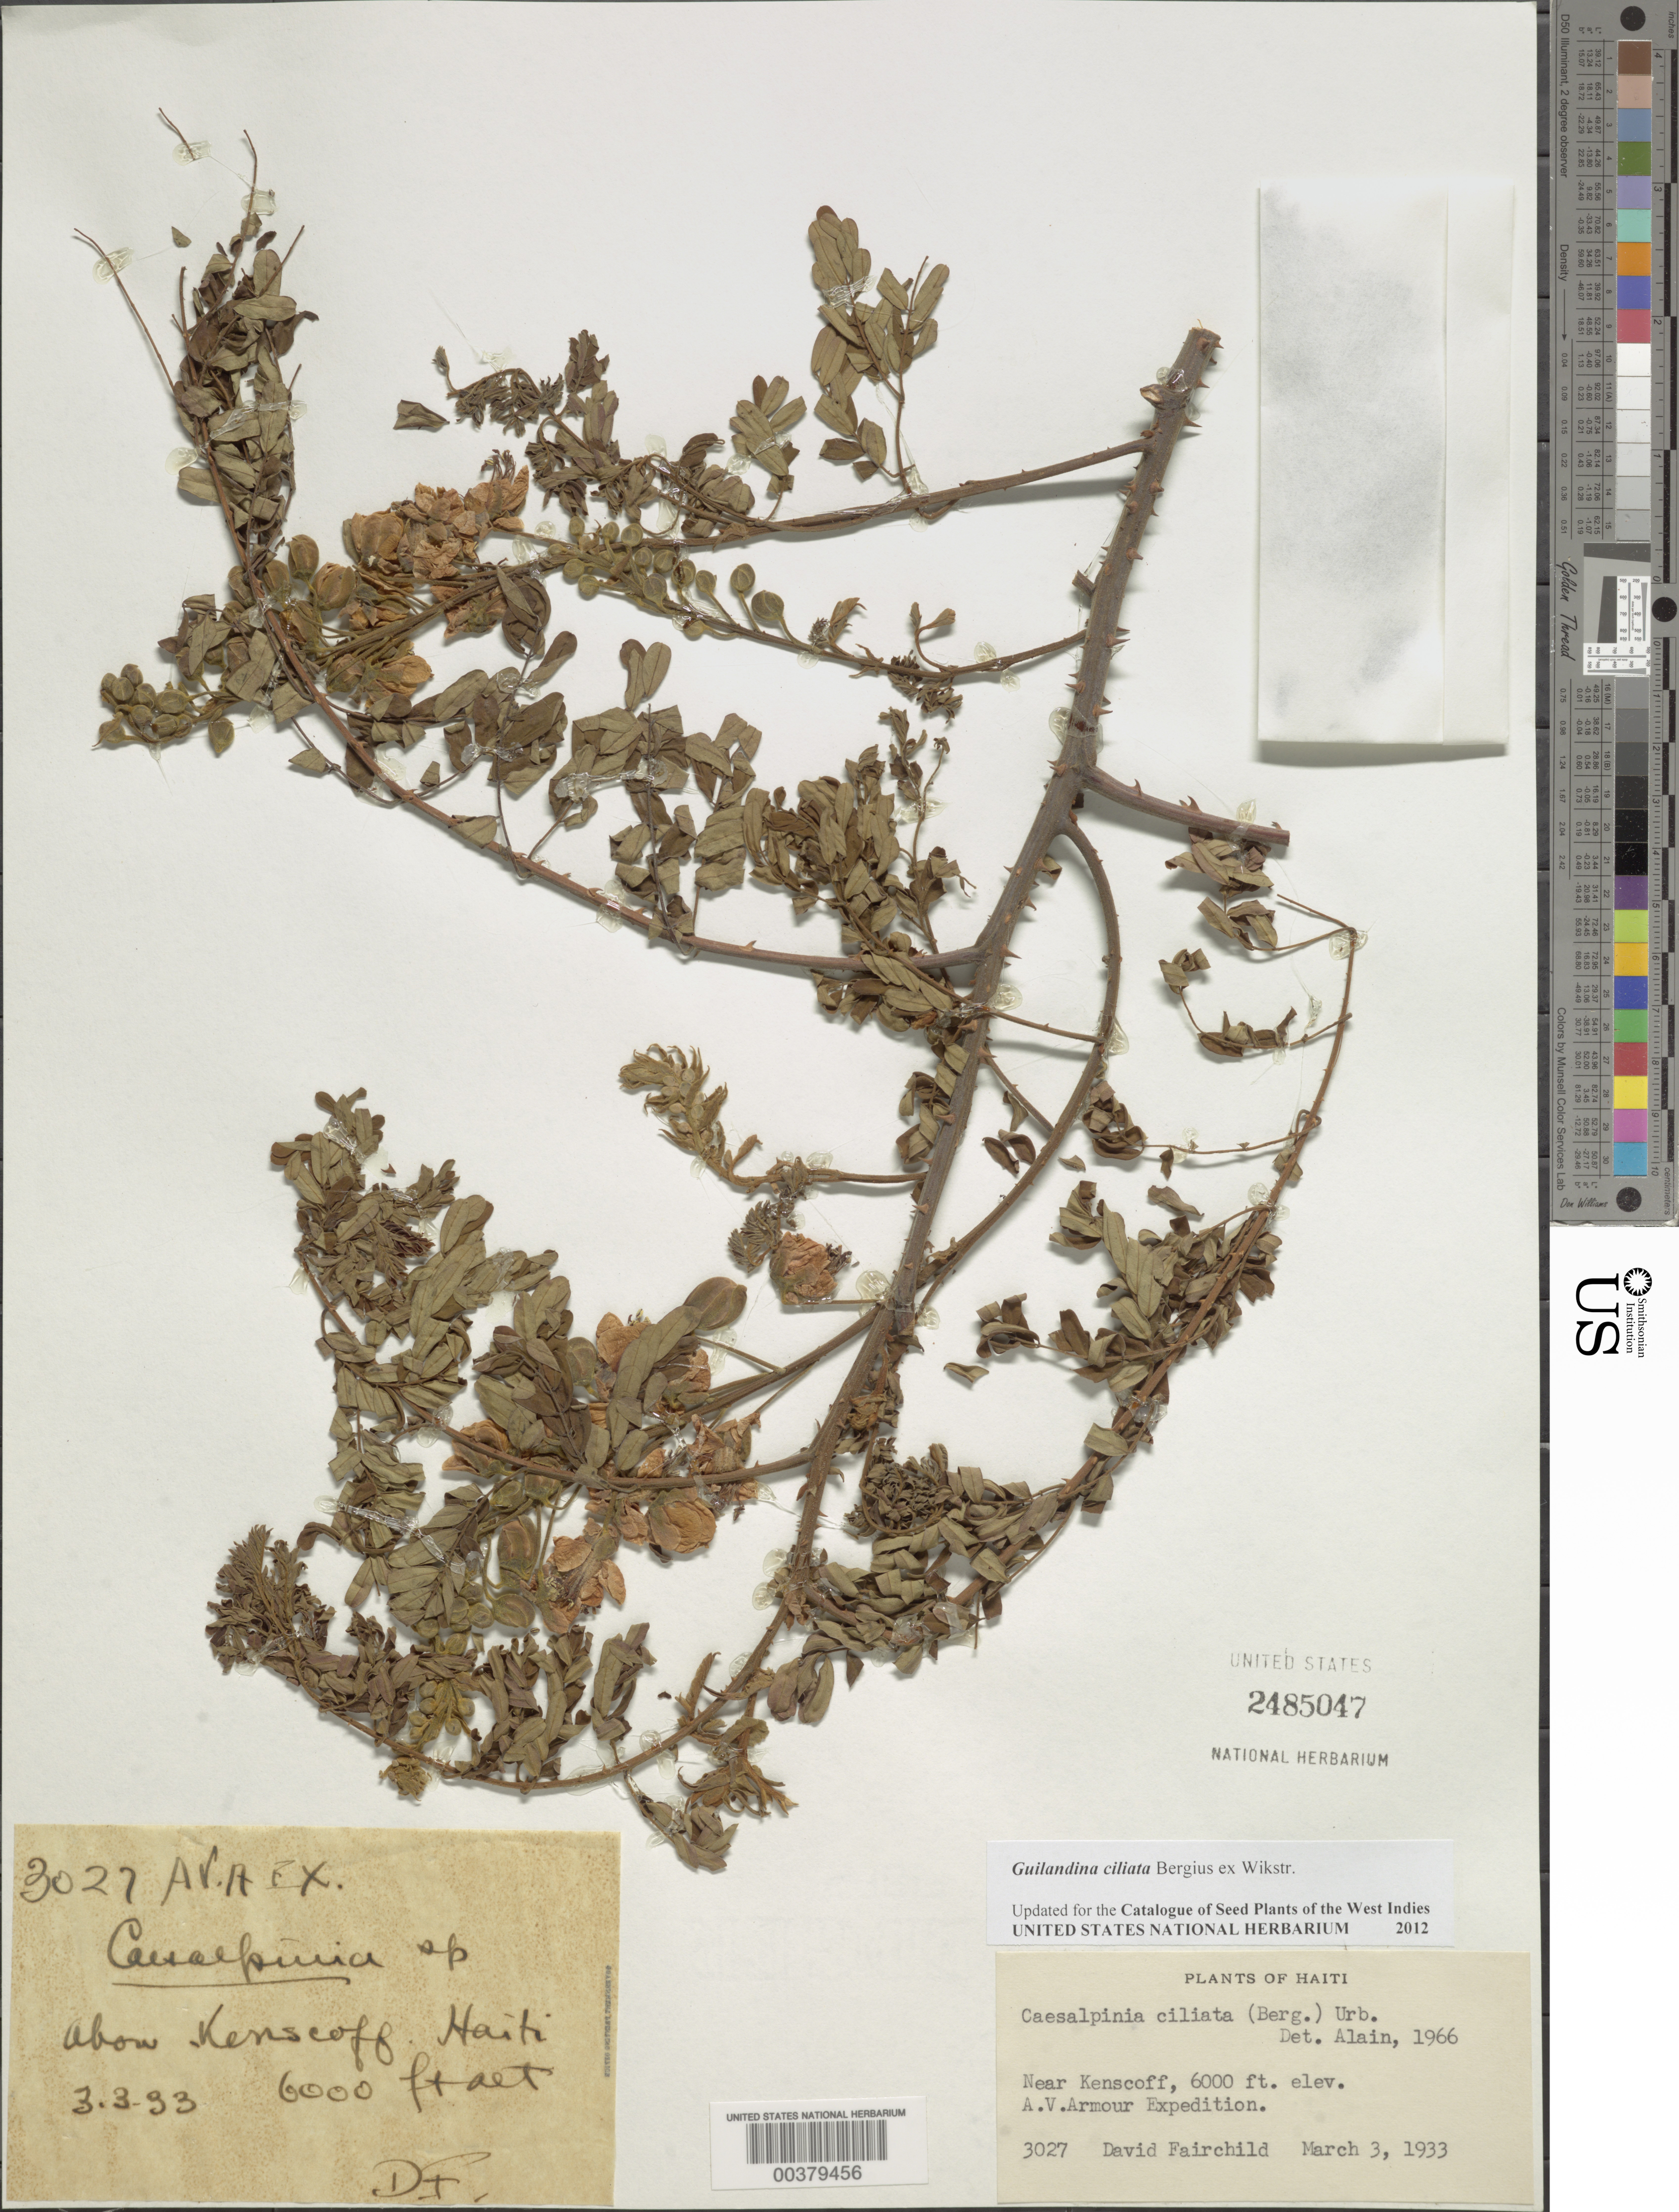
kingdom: Plantae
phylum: Tracheophyta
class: Magnoliopsida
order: Fabales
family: Fabaceae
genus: Guilandina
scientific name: Guilandina ciliata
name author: Bergius ex Wikstr.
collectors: D. Fairchild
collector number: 3027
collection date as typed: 03 Mar 1933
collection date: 1933-03-03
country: Haiti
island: Hispaniola Island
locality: Near kenscoff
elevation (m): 1829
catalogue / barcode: US 2485047